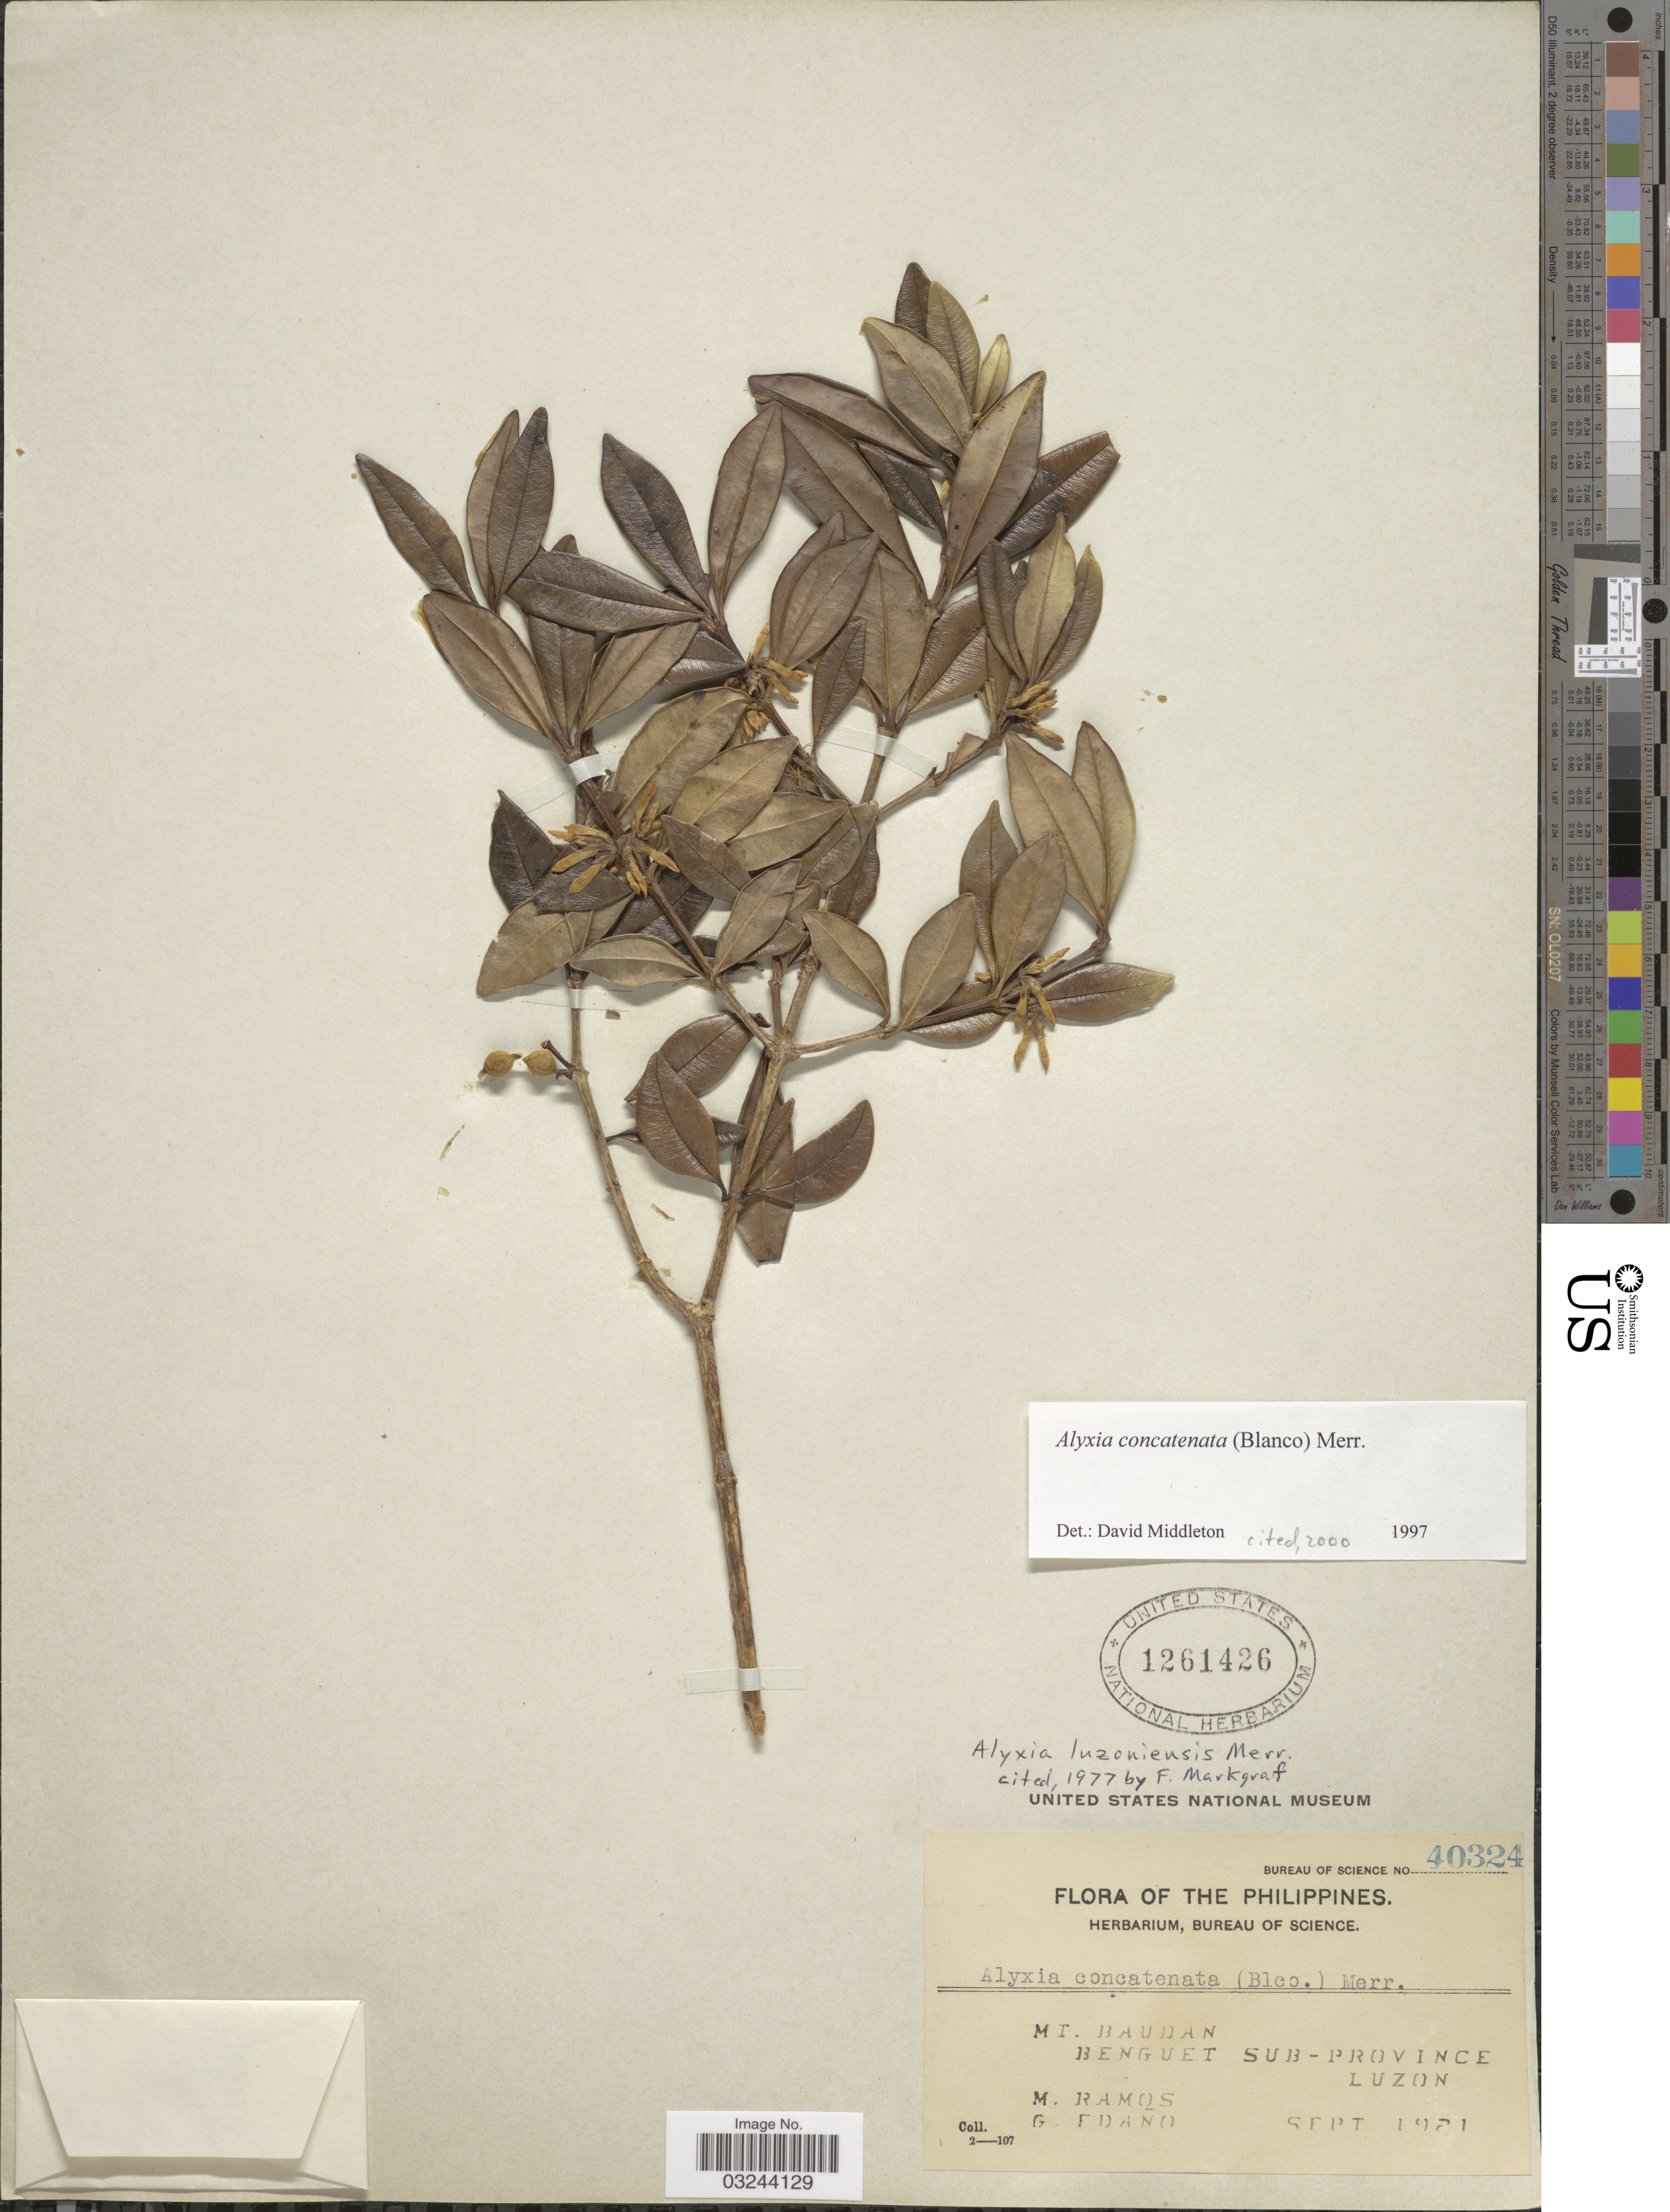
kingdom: Plantae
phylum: Tracheophyta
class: Magnoliopsida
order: Gentianales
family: Apocynaceae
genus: Alyxia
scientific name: Alyxia concatenata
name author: (Blanco) Merr.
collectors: M. Ramos & G. Edaño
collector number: Bureau of Science 40324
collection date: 1921-09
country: Philippines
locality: Mt. Baudan, Benguet Sub-Province, Luzon.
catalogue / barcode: US 1261426